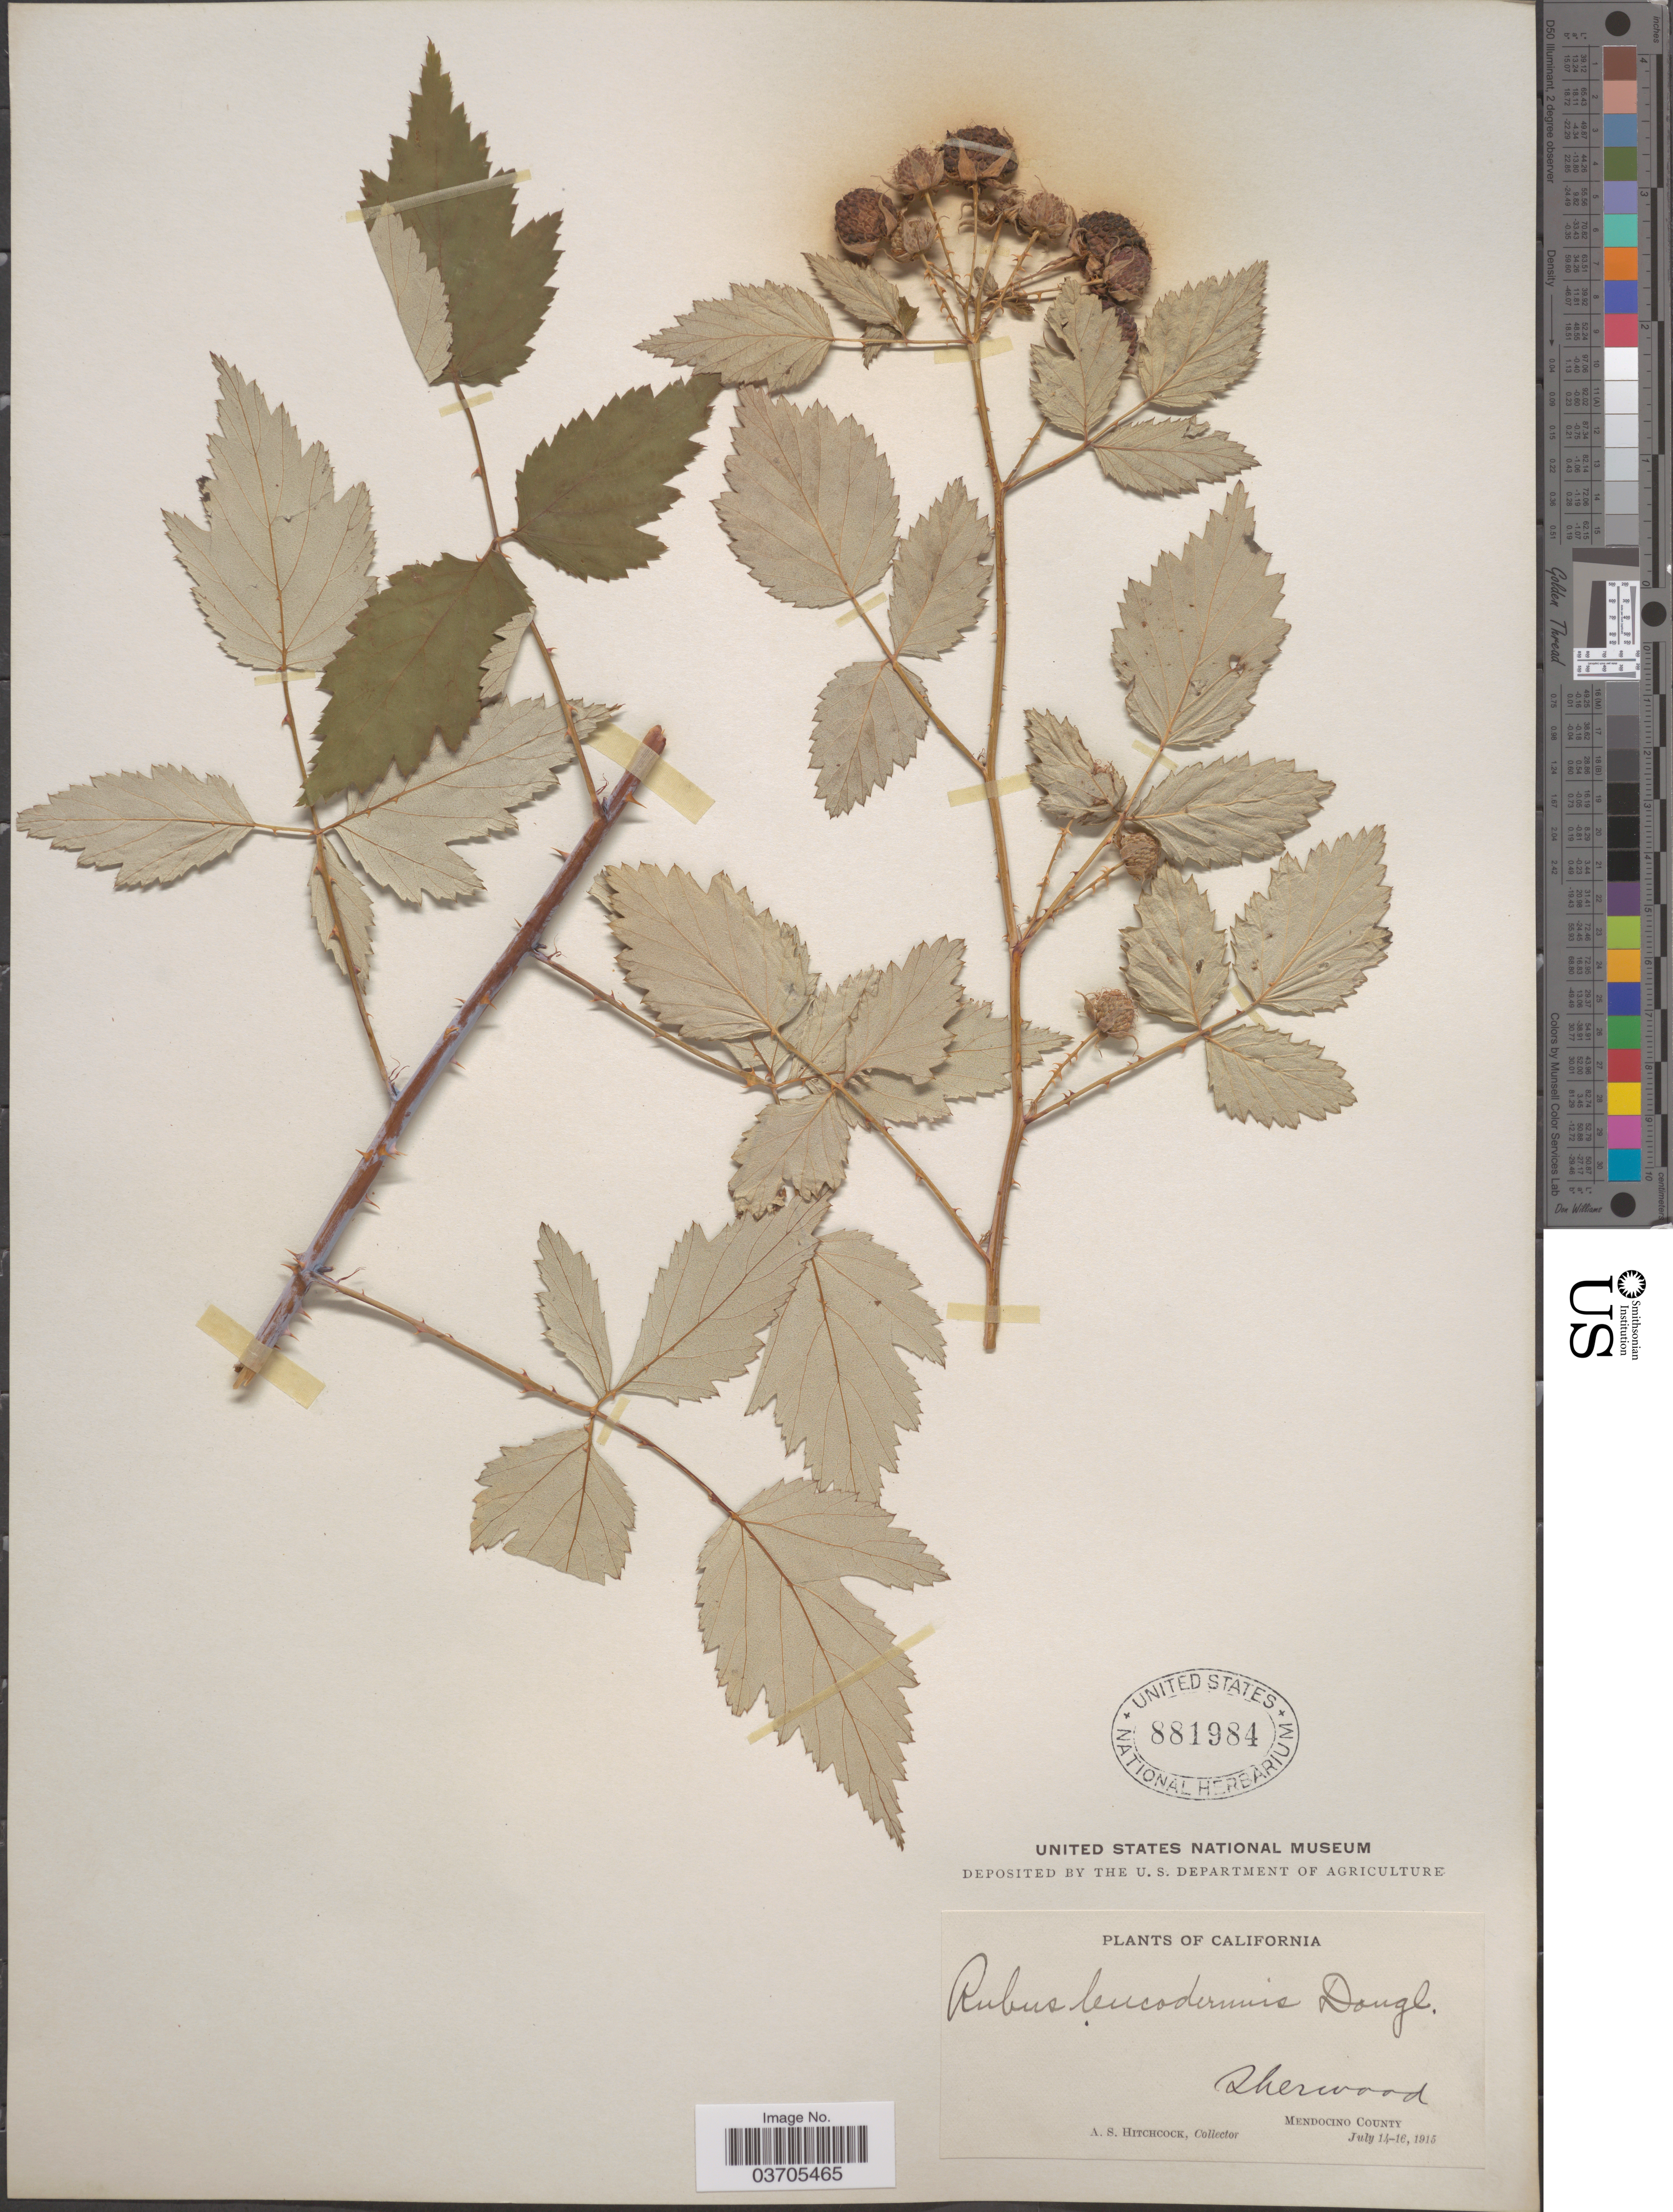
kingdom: Plantae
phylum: Tracheophyta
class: Magnoliopsida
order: Rosales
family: Rosaceae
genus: Rubus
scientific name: Rubus leucodermis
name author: Douglas ex Torr. & A. Gray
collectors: A. S. Hitchcock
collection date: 1915-07-14/1915-07-16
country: United States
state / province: California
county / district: Mendocino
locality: Sherwood. Mendocino County.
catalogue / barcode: US 881984